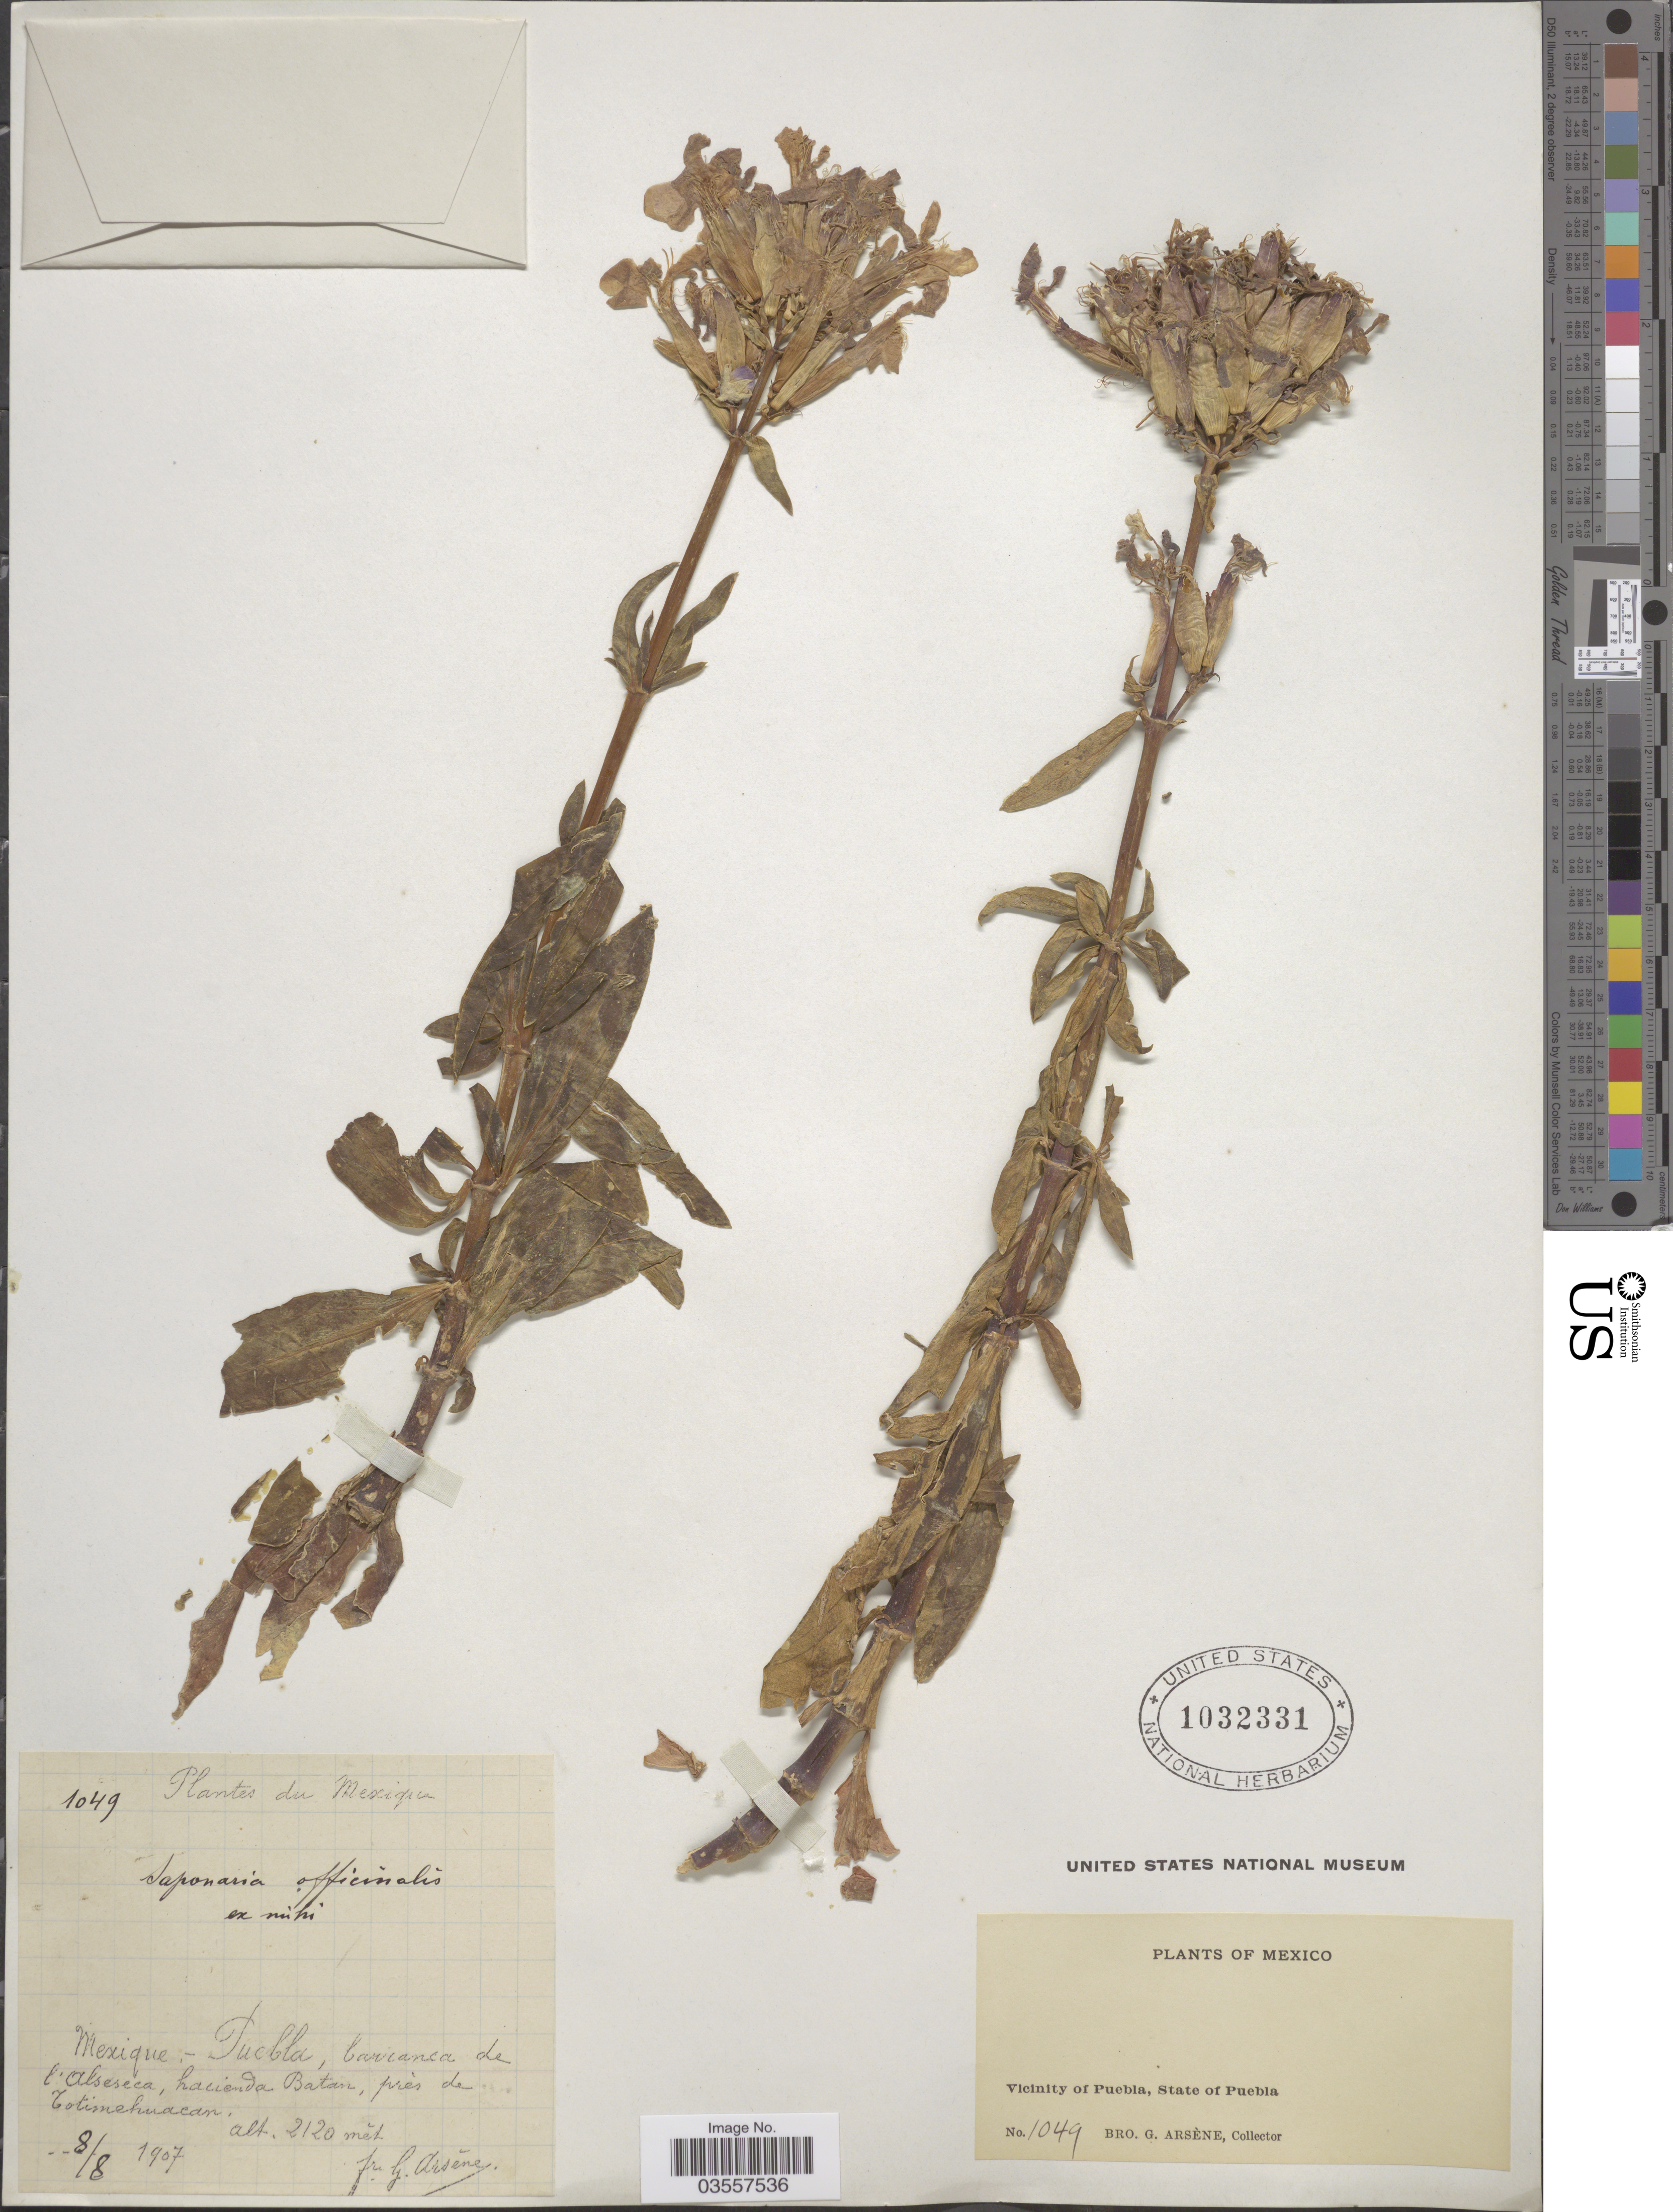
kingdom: Plantae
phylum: Tracheophyta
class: Magnoliopsida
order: Caryophyllales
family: Caryophyllaceae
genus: Saponaria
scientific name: Saponaria officinalis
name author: L.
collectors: Bro. G. Arsène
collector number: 1049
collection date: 1907-08-08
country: Mexico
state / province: Puebla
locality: Barranca de l'Abseseca, hacienda Batan, près de Totimehuacan. Vicinity of Puebla.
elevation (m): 2120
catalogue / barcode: US 1032331